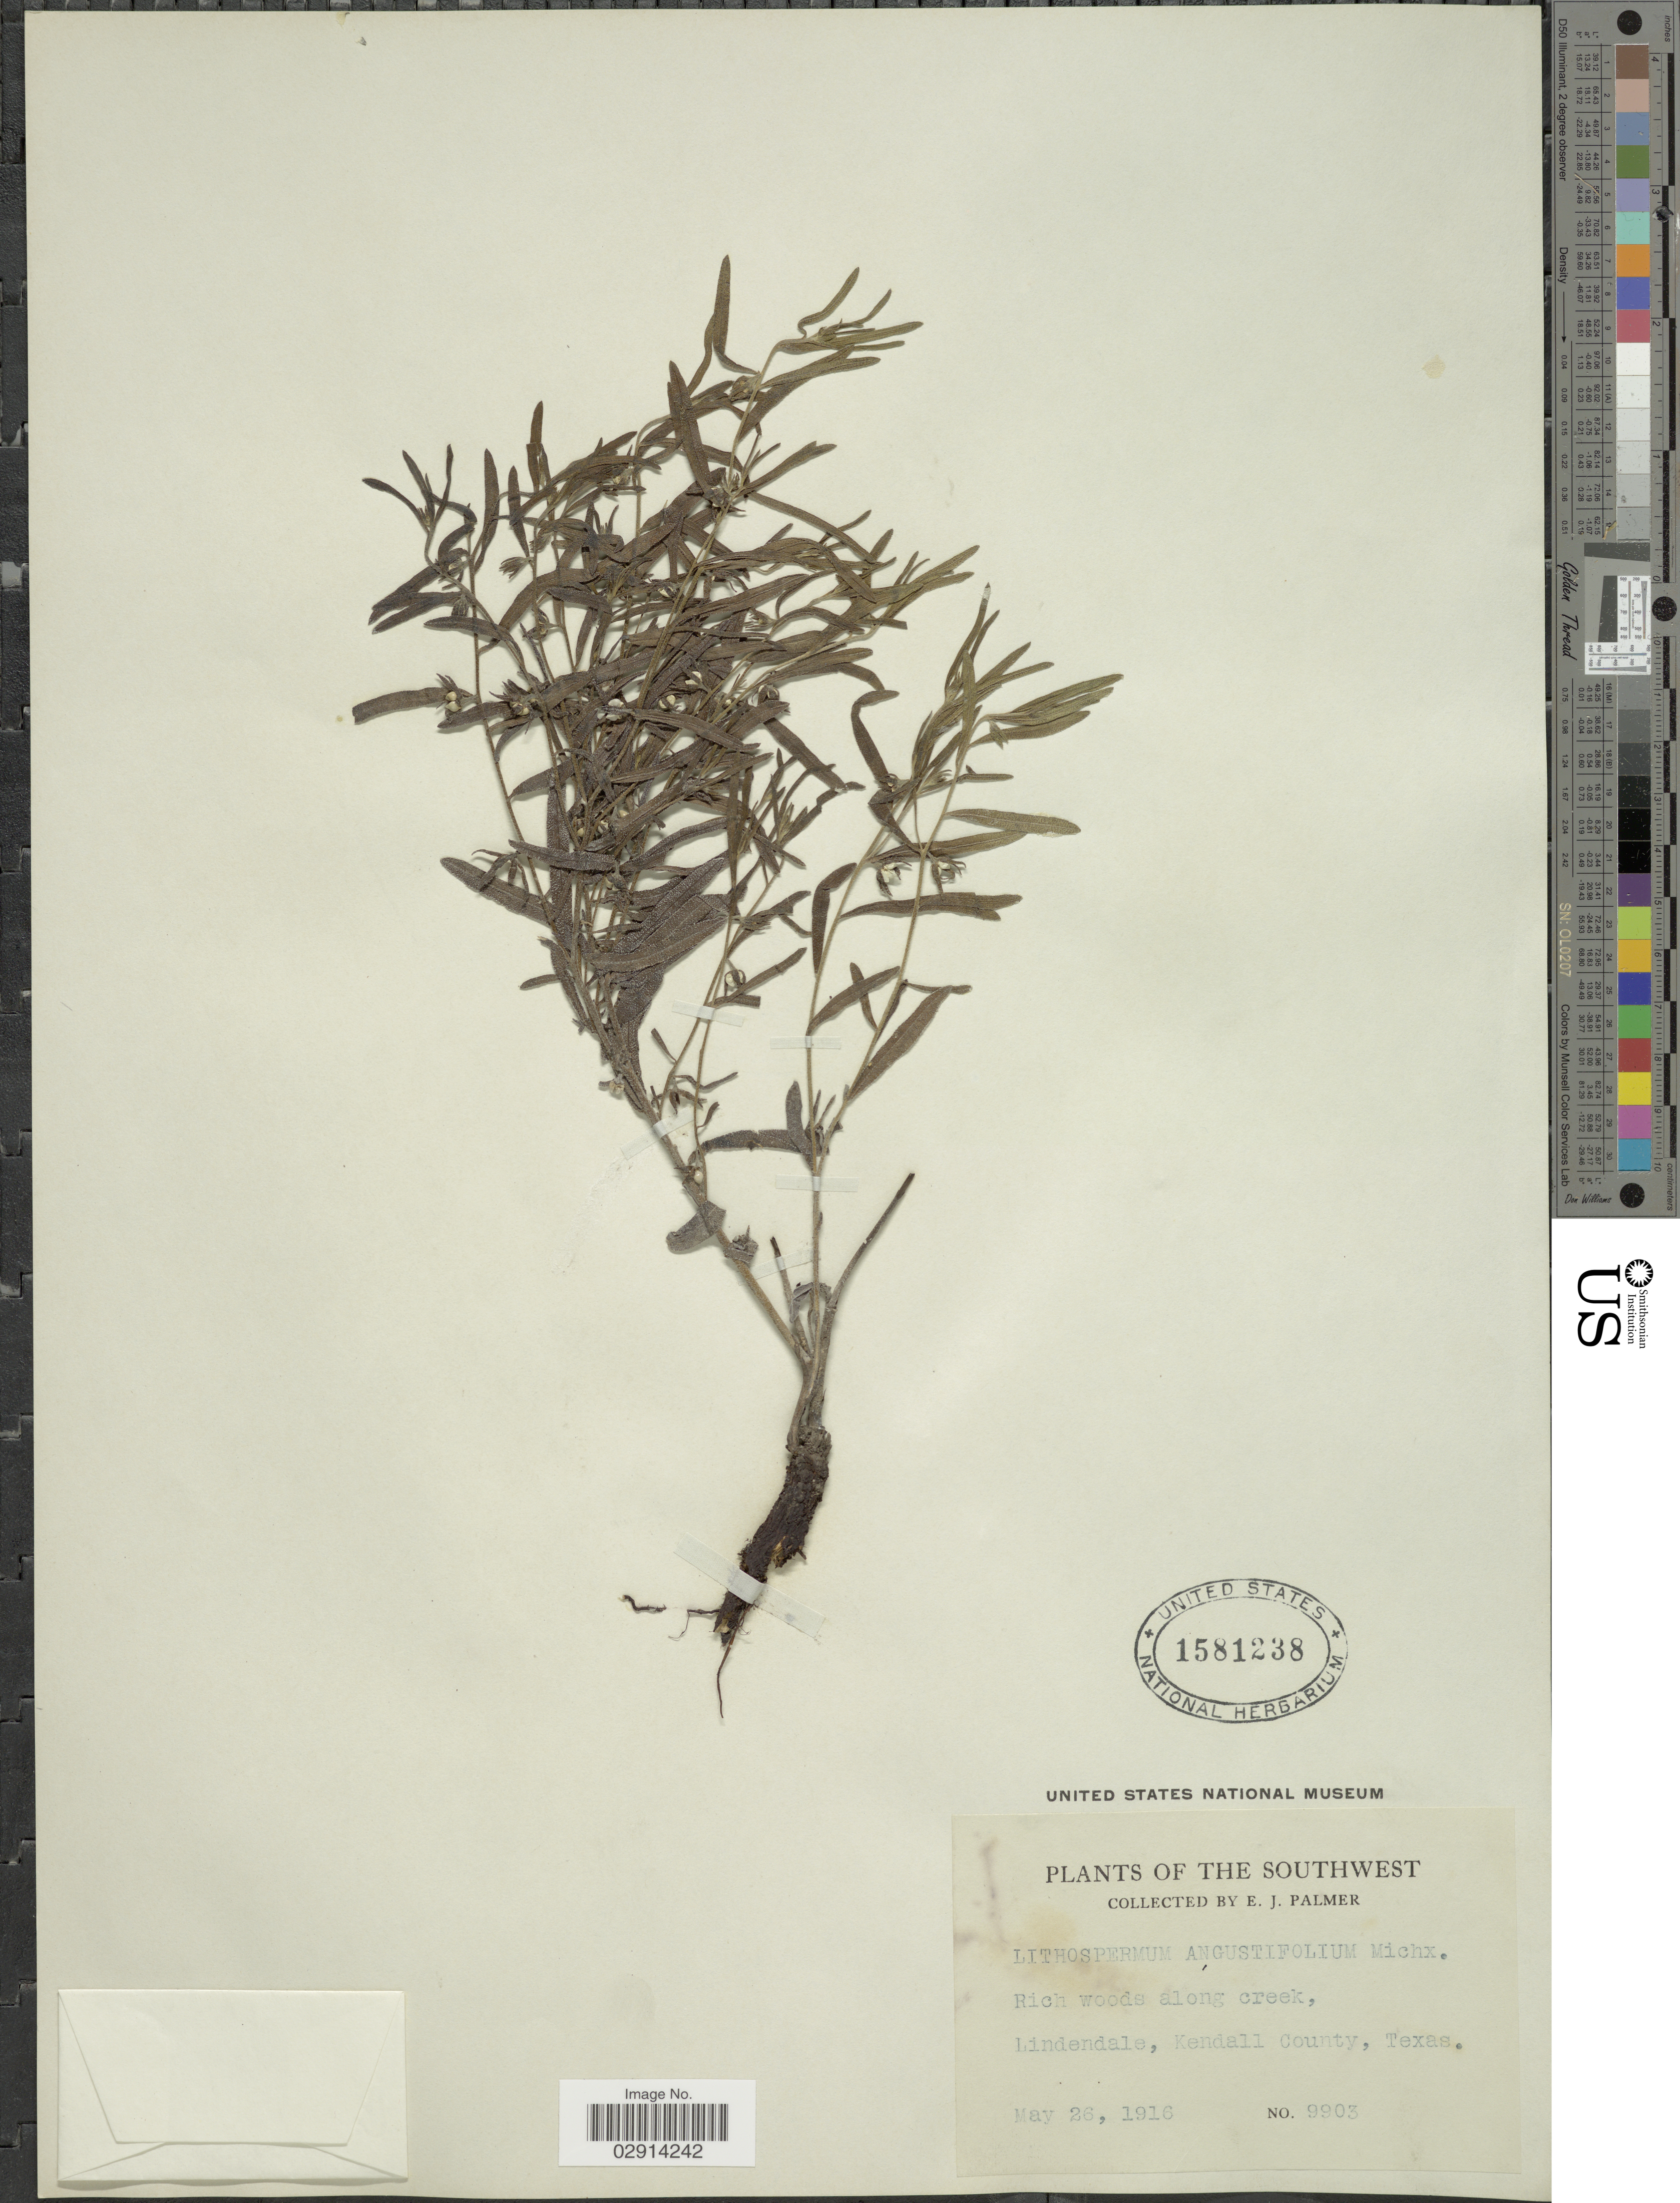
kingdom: Plantae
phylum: Tracheophyta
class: Magnoliopsida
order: Boraginales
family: Boraginaceae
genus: Lithospermum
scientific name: Lithospermum incisum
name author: Lehm.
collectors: E. J. Palmer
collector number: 9903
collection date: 1916-05-26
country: United States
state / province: Texas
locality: Southwest. Rich woods along creek, Lindendale, Kendall County.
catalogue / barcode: US 1581238